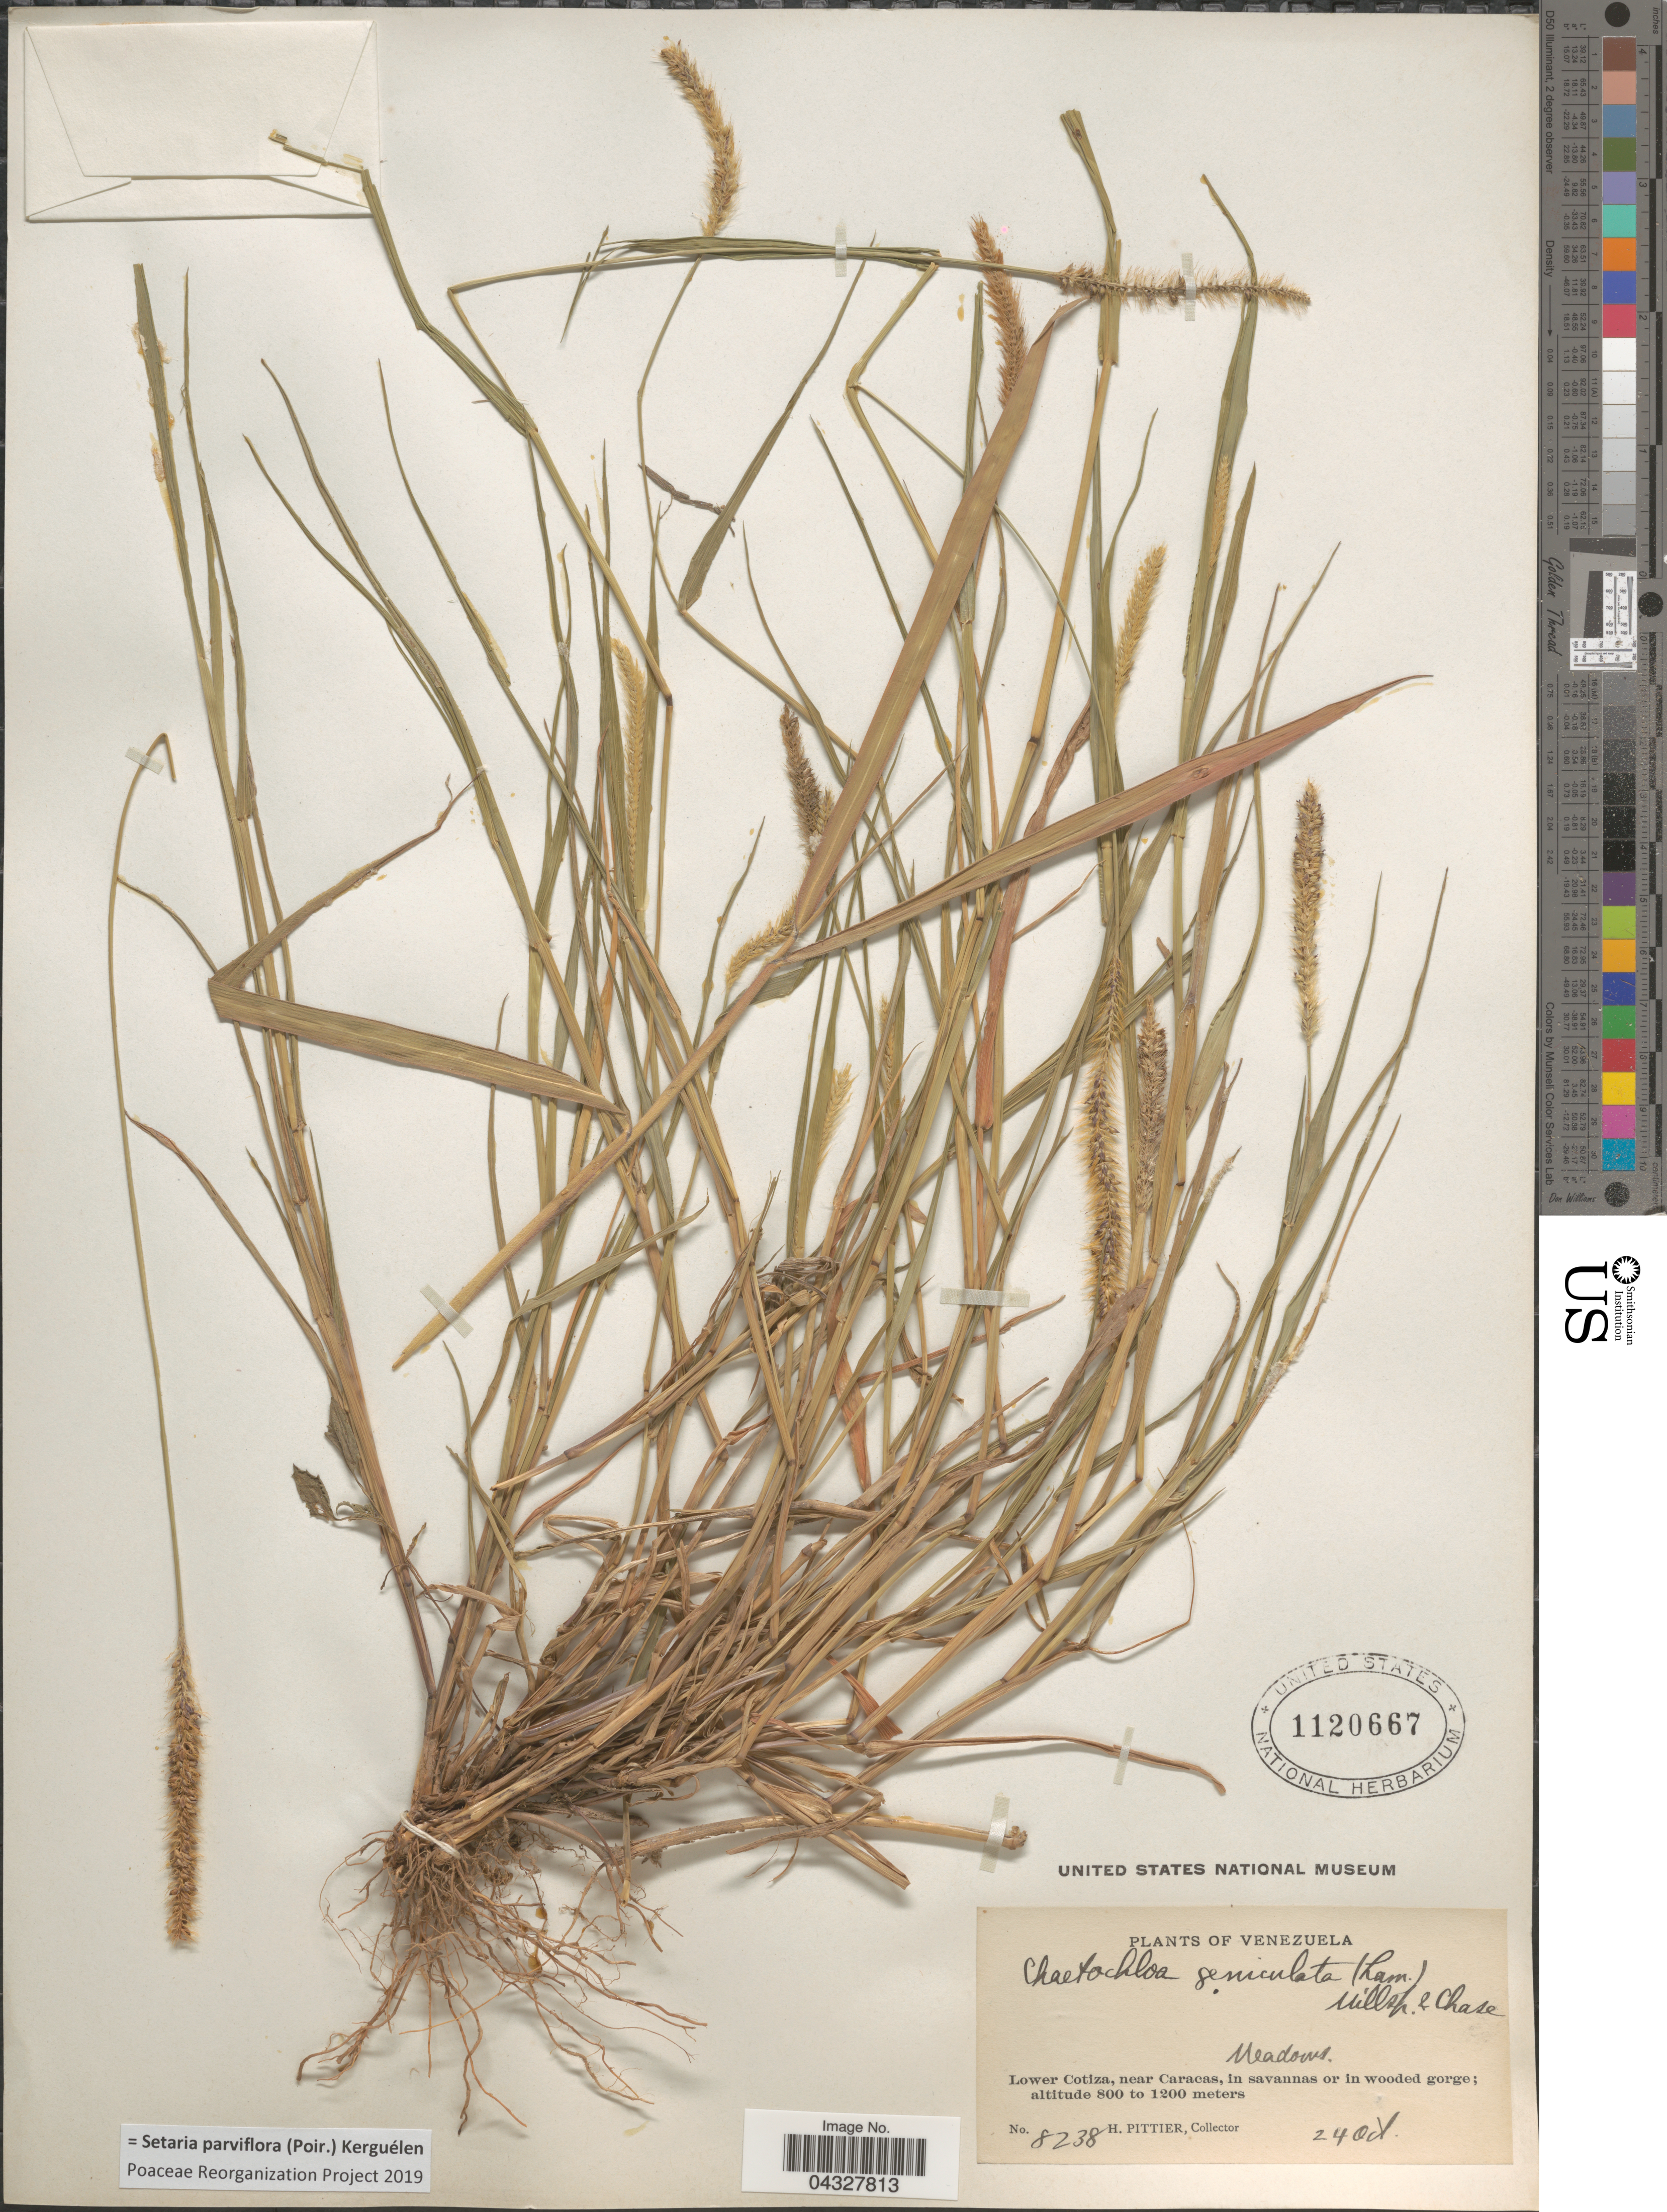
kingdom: Plantae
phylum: Tracheophyta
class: Liliopsida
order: Poales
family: Poaceae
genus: Setaria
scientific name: Setaria parviflora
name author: (Poir.) Kerguélen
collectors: H. F. Pittier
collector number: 8238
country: Venezuela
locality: Lower Cotiza, near Caracas, in savannas or in wooded gorge.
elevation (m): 800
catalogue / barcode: US 1120667